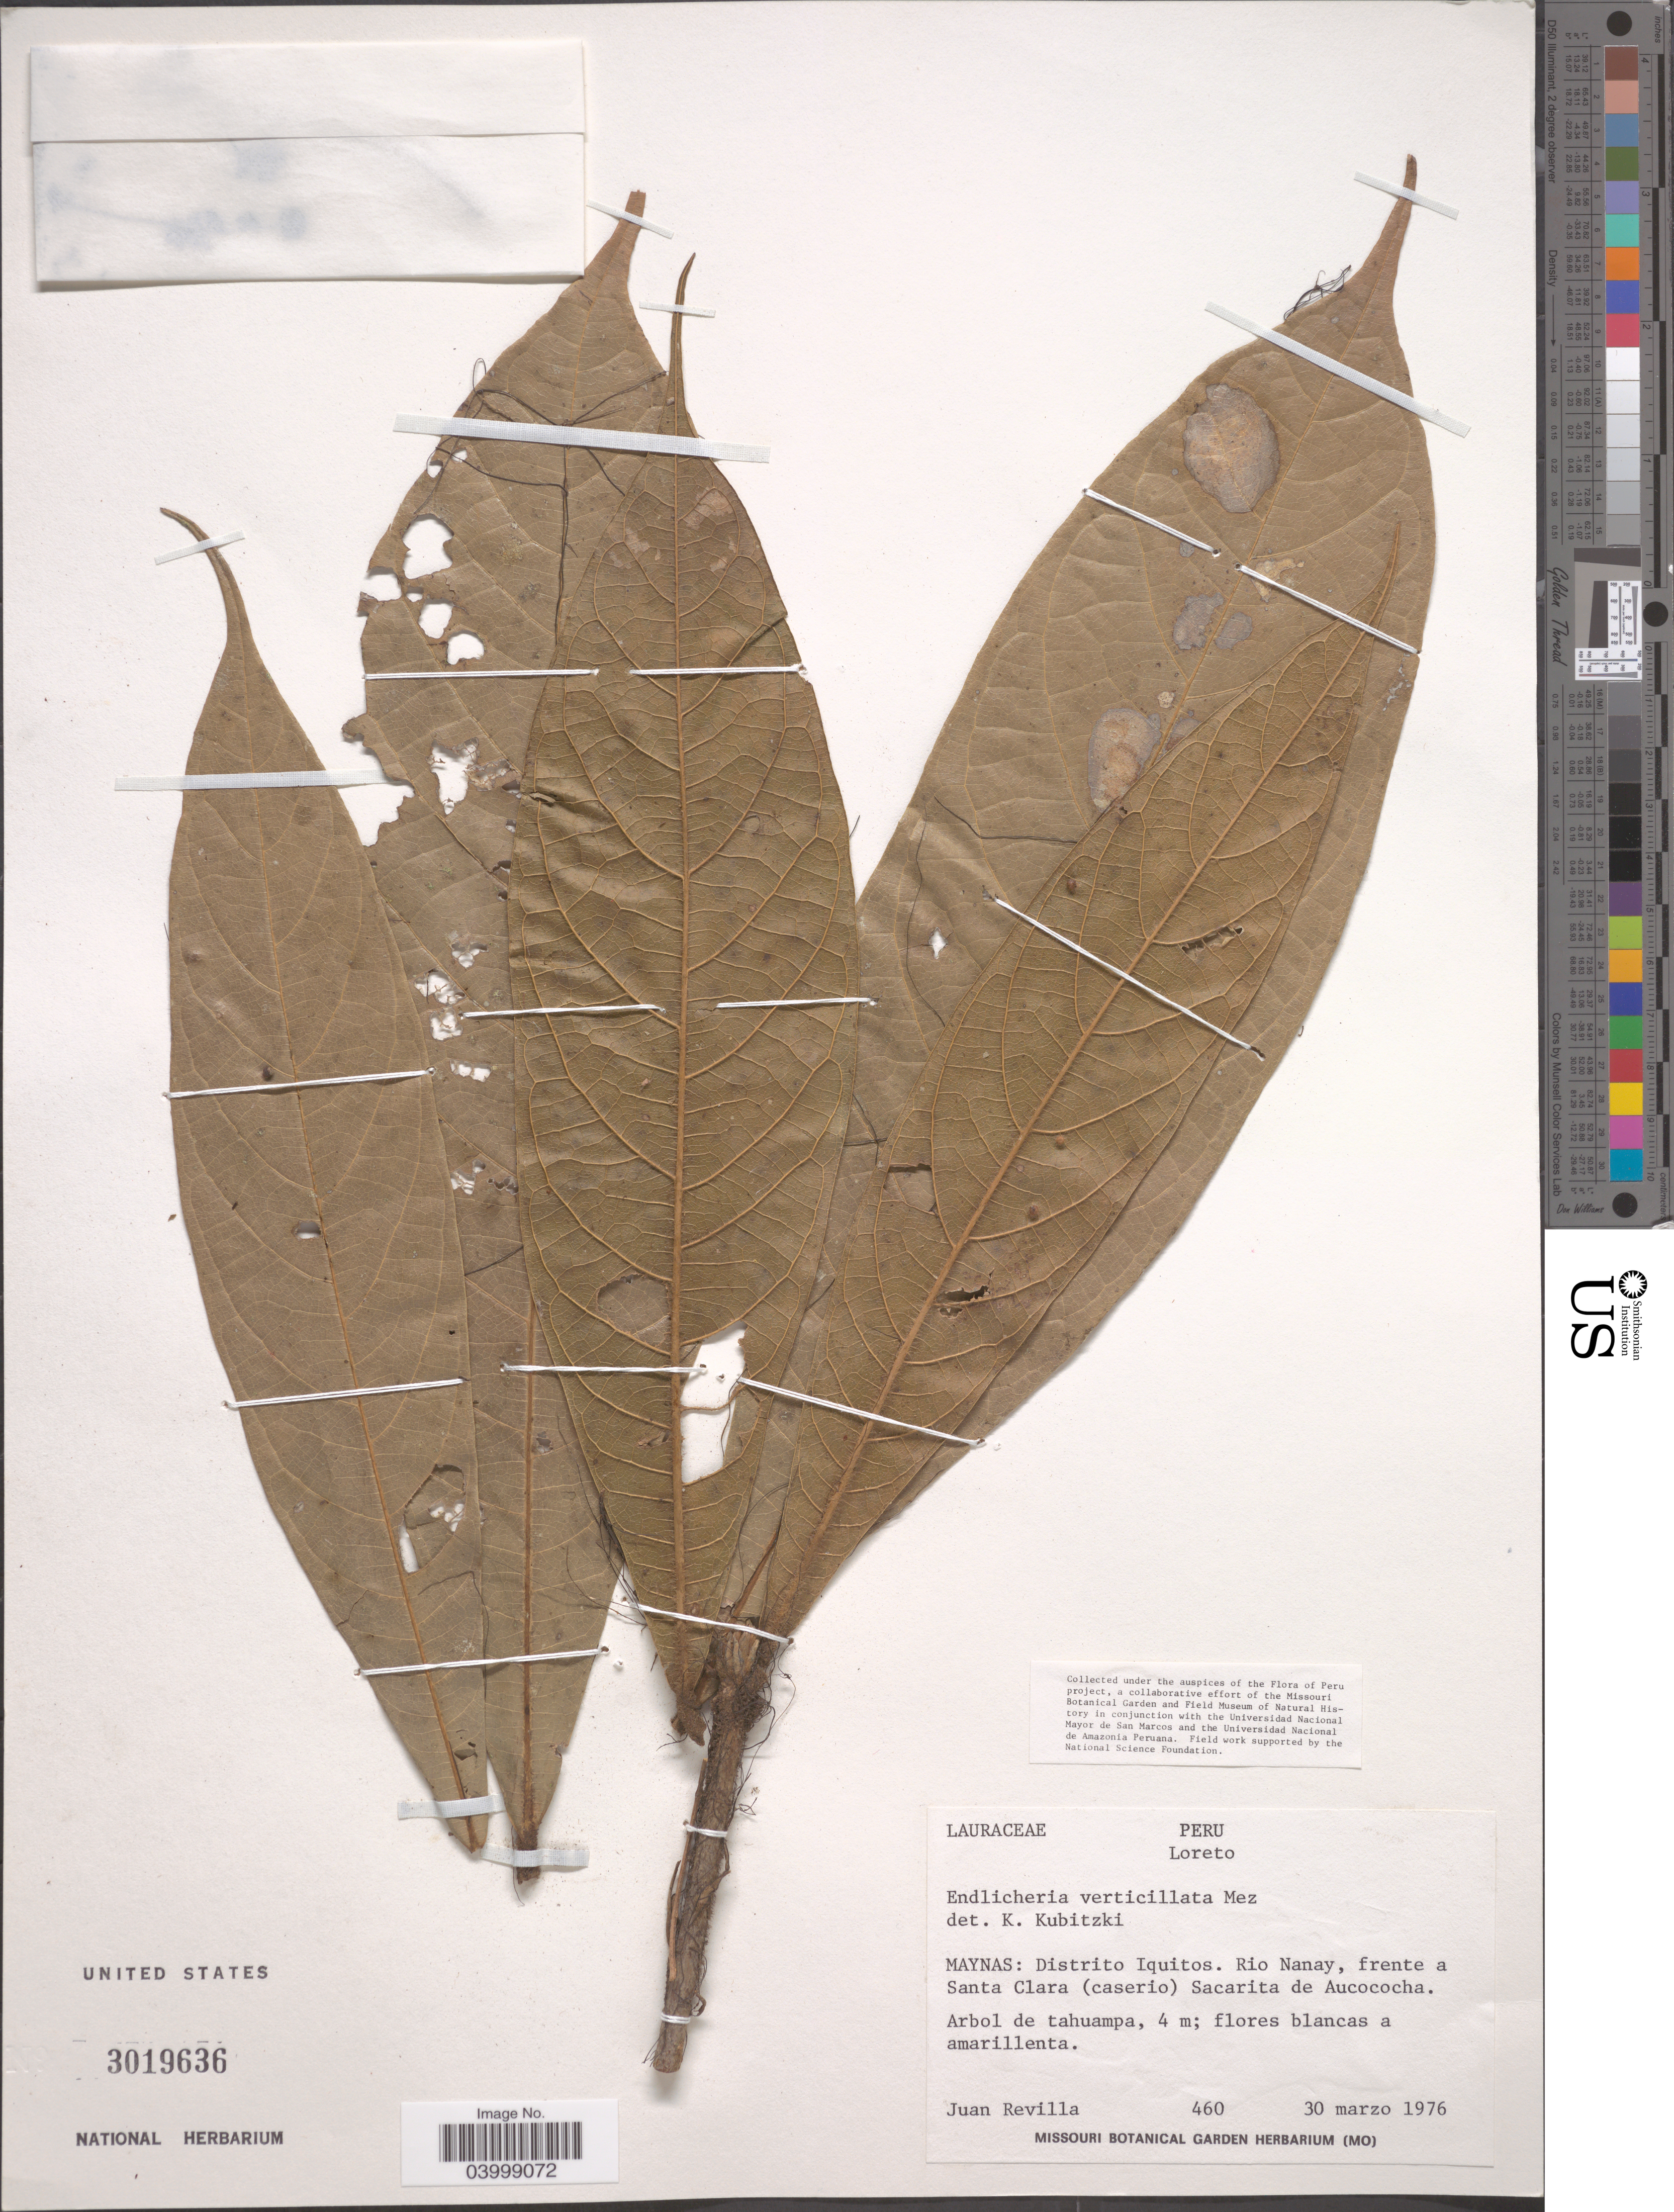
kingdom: Plantae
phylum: Tracheophyta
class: Magnoliopsida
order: Laurales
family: Lauraceae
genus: Endlicheria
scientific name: Endlicheria verticillata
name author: Mez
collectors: J. Revilla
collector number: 460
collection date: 1976-03-30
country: Peru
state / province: Loreto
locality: Maynas: Distrito Iquitos. Rio Nanay, frente a Santa Clara (caserio) Sacarita de Aucococha.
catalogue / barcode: US 3019636